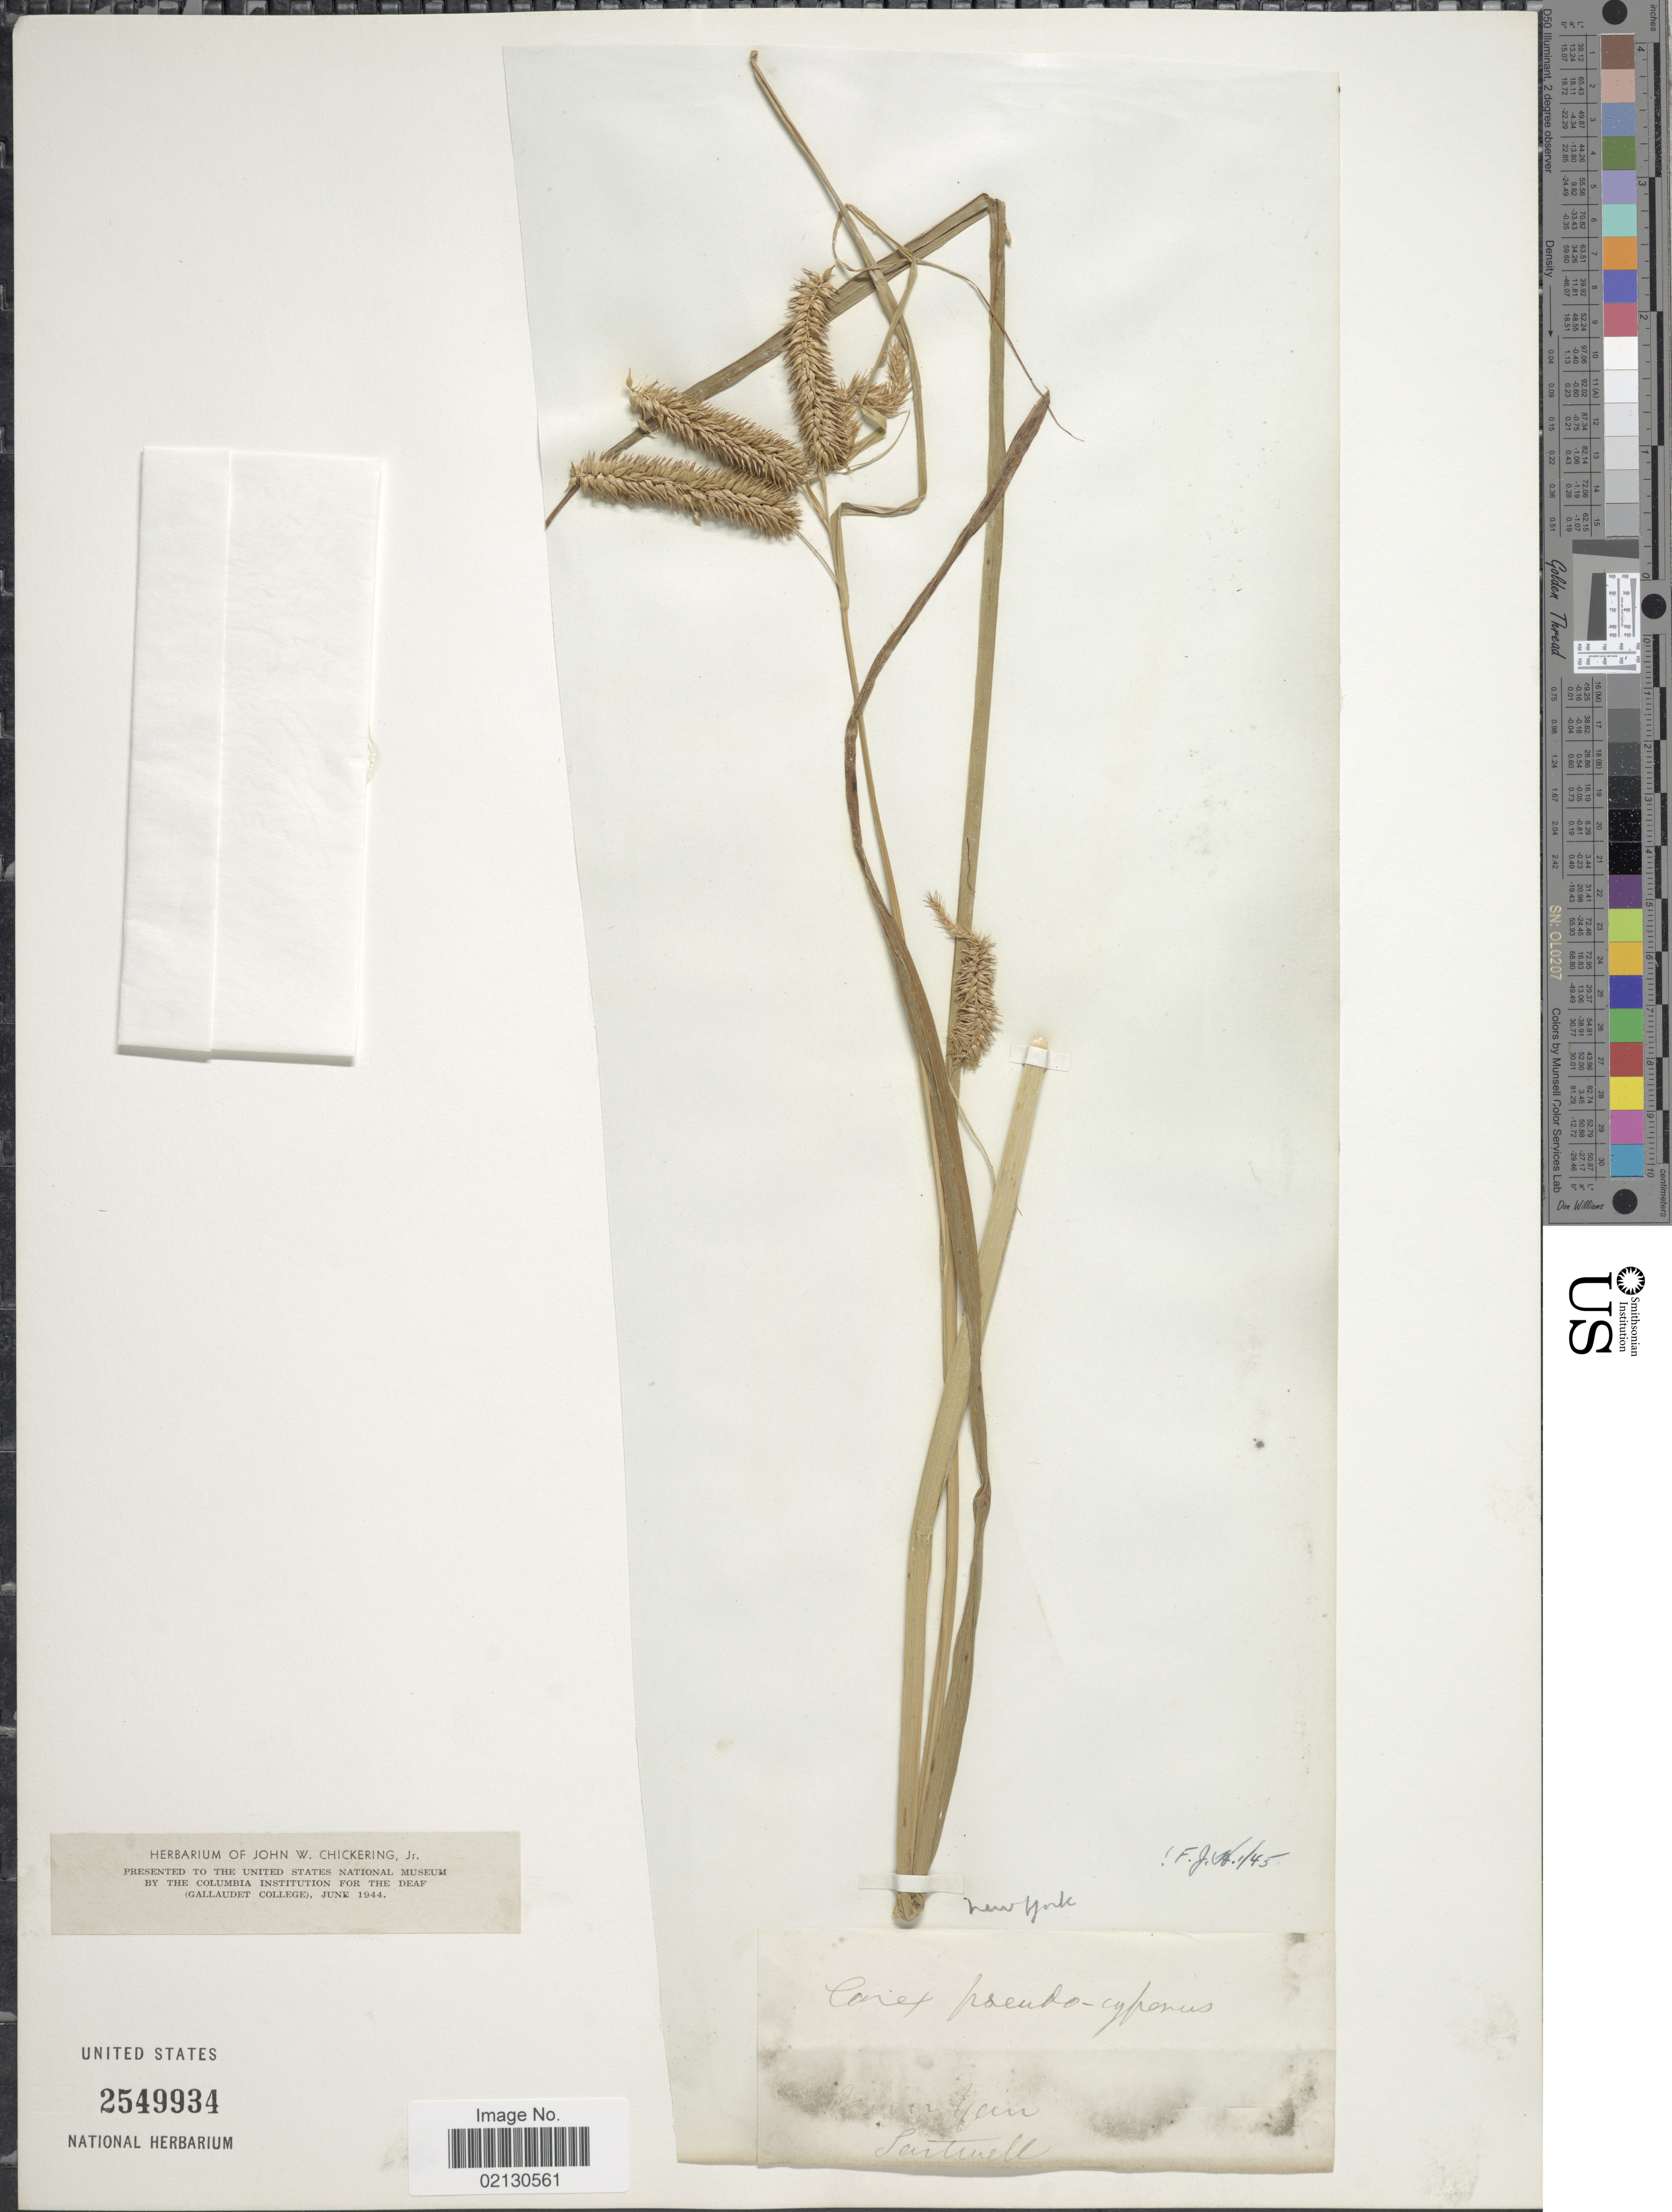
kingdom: Plantae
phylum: Tracheophyta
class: Liliopsida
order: Poales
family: Cyperaceae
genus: Carex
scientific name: Carex pseudocyperus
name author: L.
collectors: Sartwell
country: United States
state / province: New York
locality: Penn Yan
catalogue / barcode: US 2549934